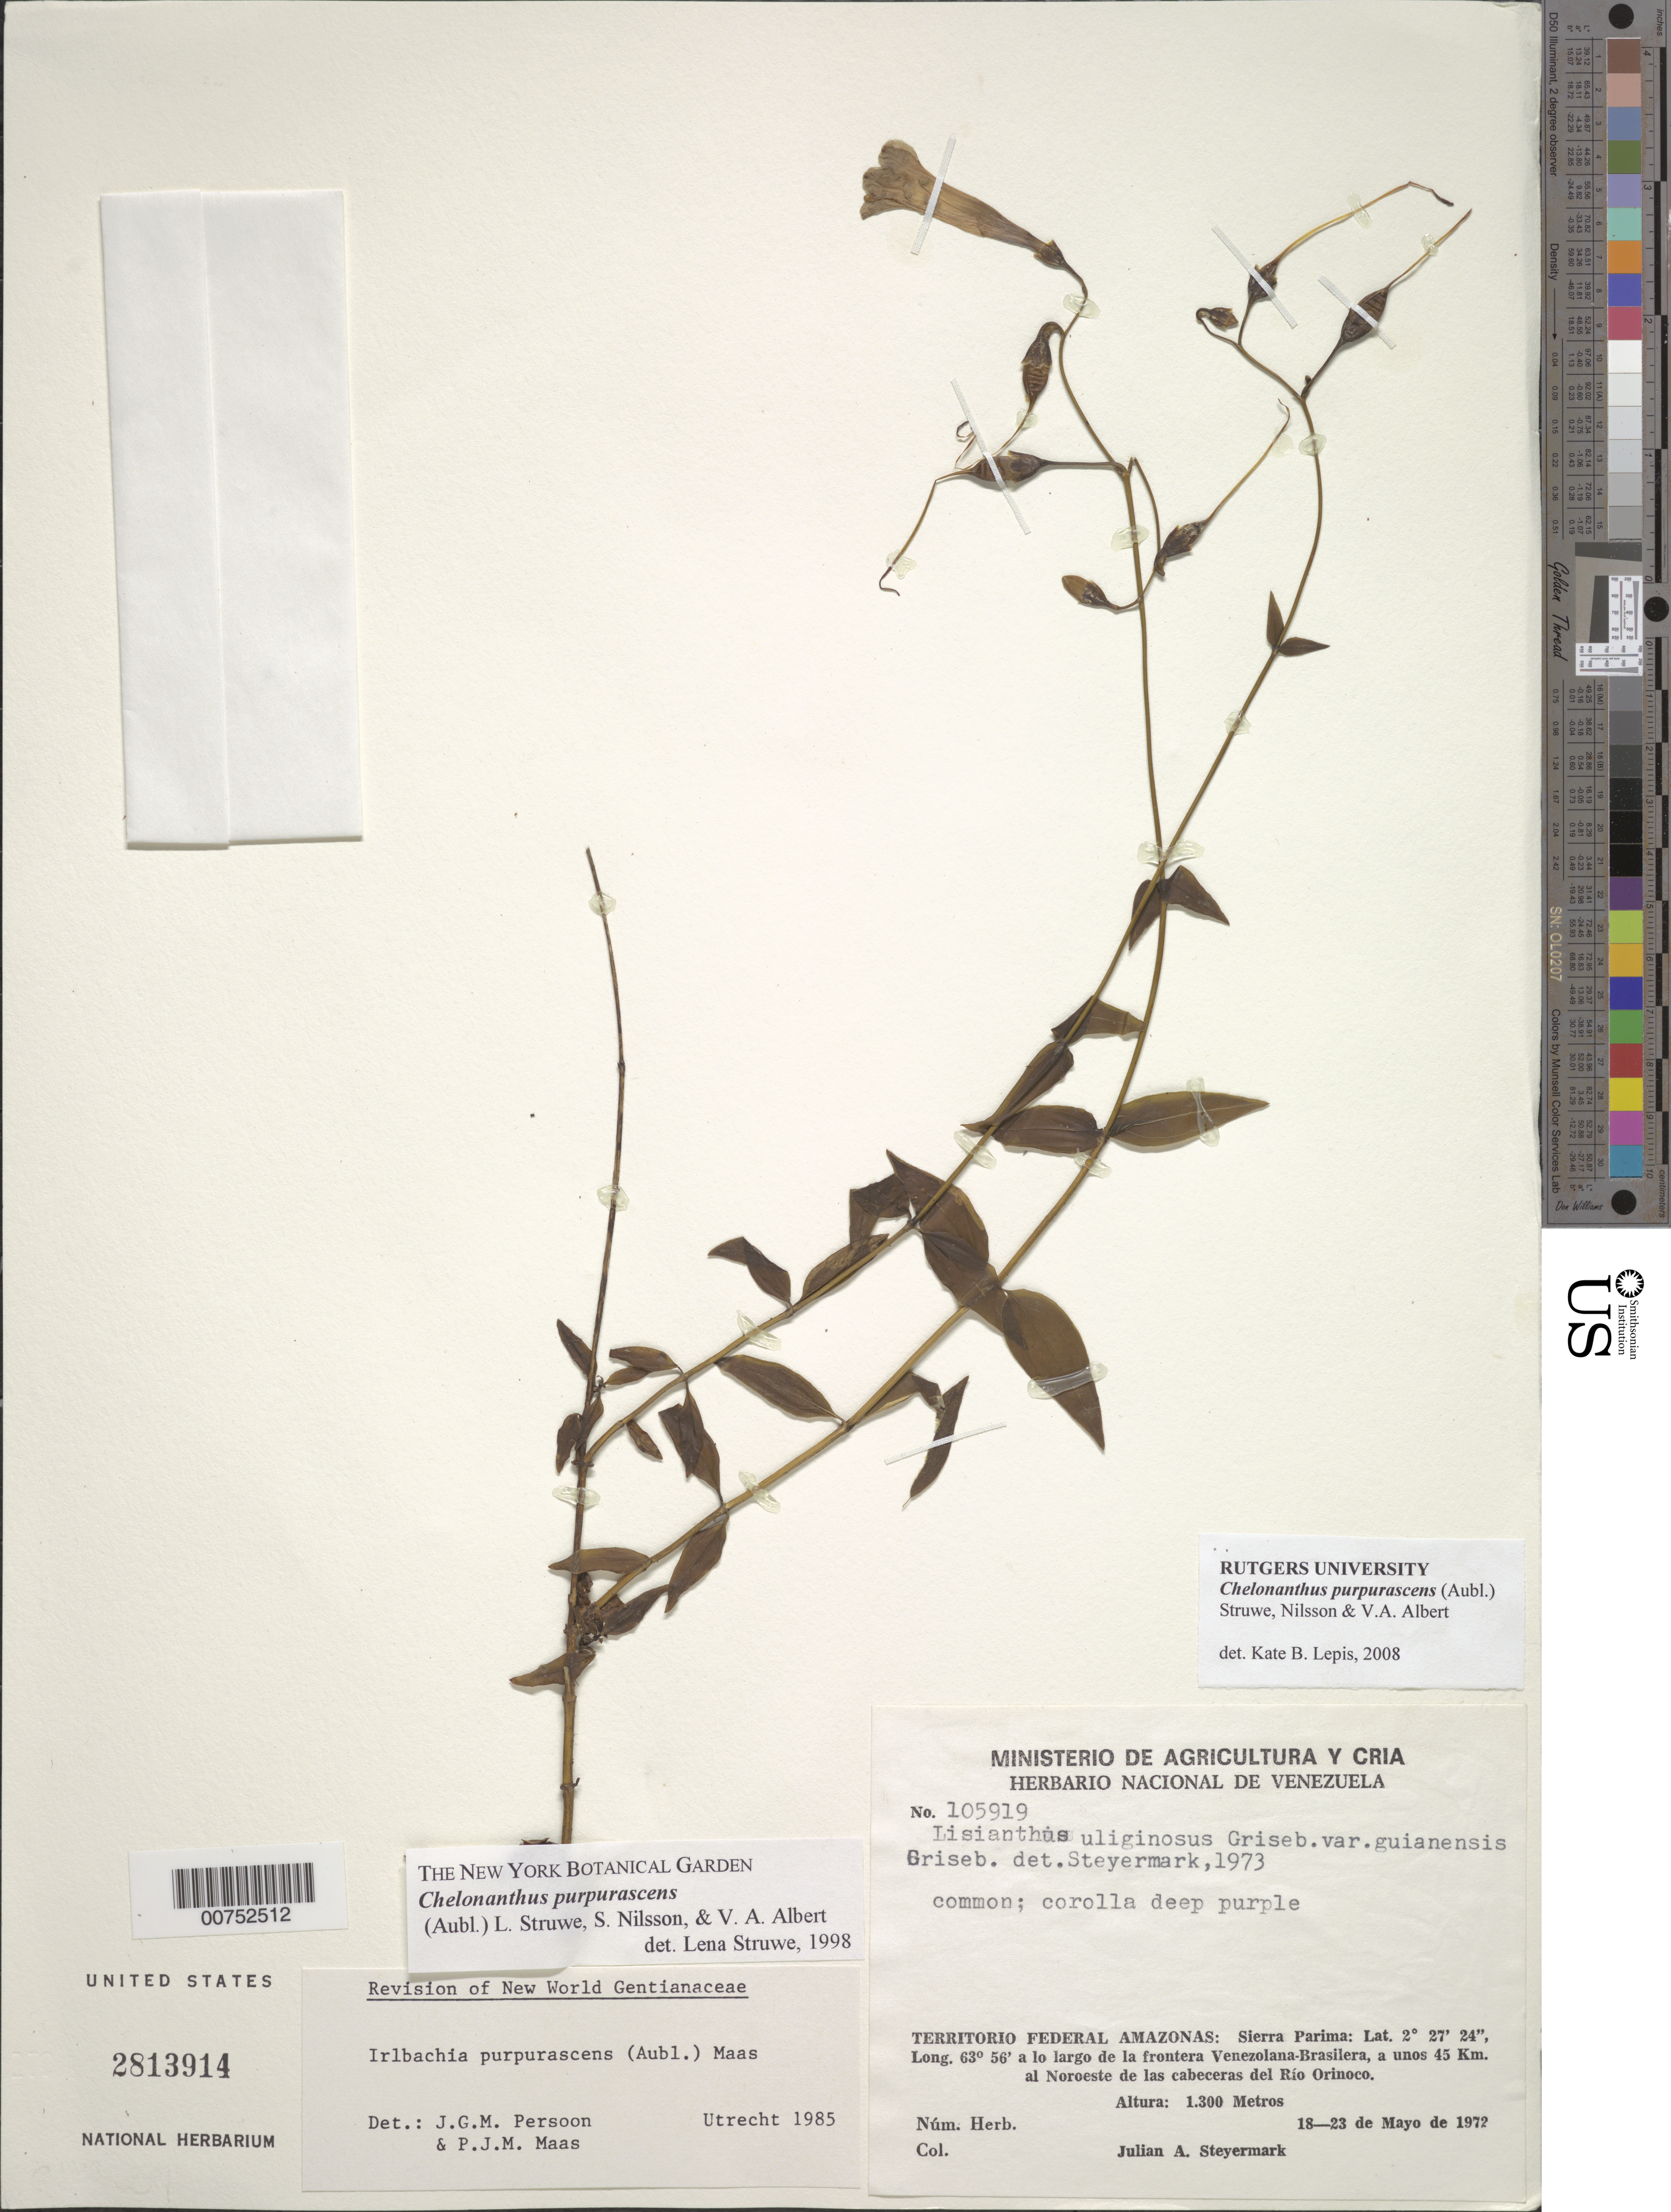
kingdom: Plantae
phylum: Tracheophyta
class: Magnoliopsida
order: Gentianales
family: Gentianaceae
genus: Chelonanthus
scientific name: Chelonanthus purpurascens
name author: (Aubl.) Struwe et al.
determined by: Struwe, L.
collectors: J. Steyermark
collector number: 105919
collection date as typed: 18-May-72 to 23-May-72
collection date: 1972-05-18/1972-05-23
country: Venezuela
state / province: Amazonas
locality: Sierra Parima, la frontera Venezolana-Brasilera, a unos 45 km al noroeste de las cabeceras del Río Orinoco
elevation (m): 1300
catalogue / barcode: US 2813914